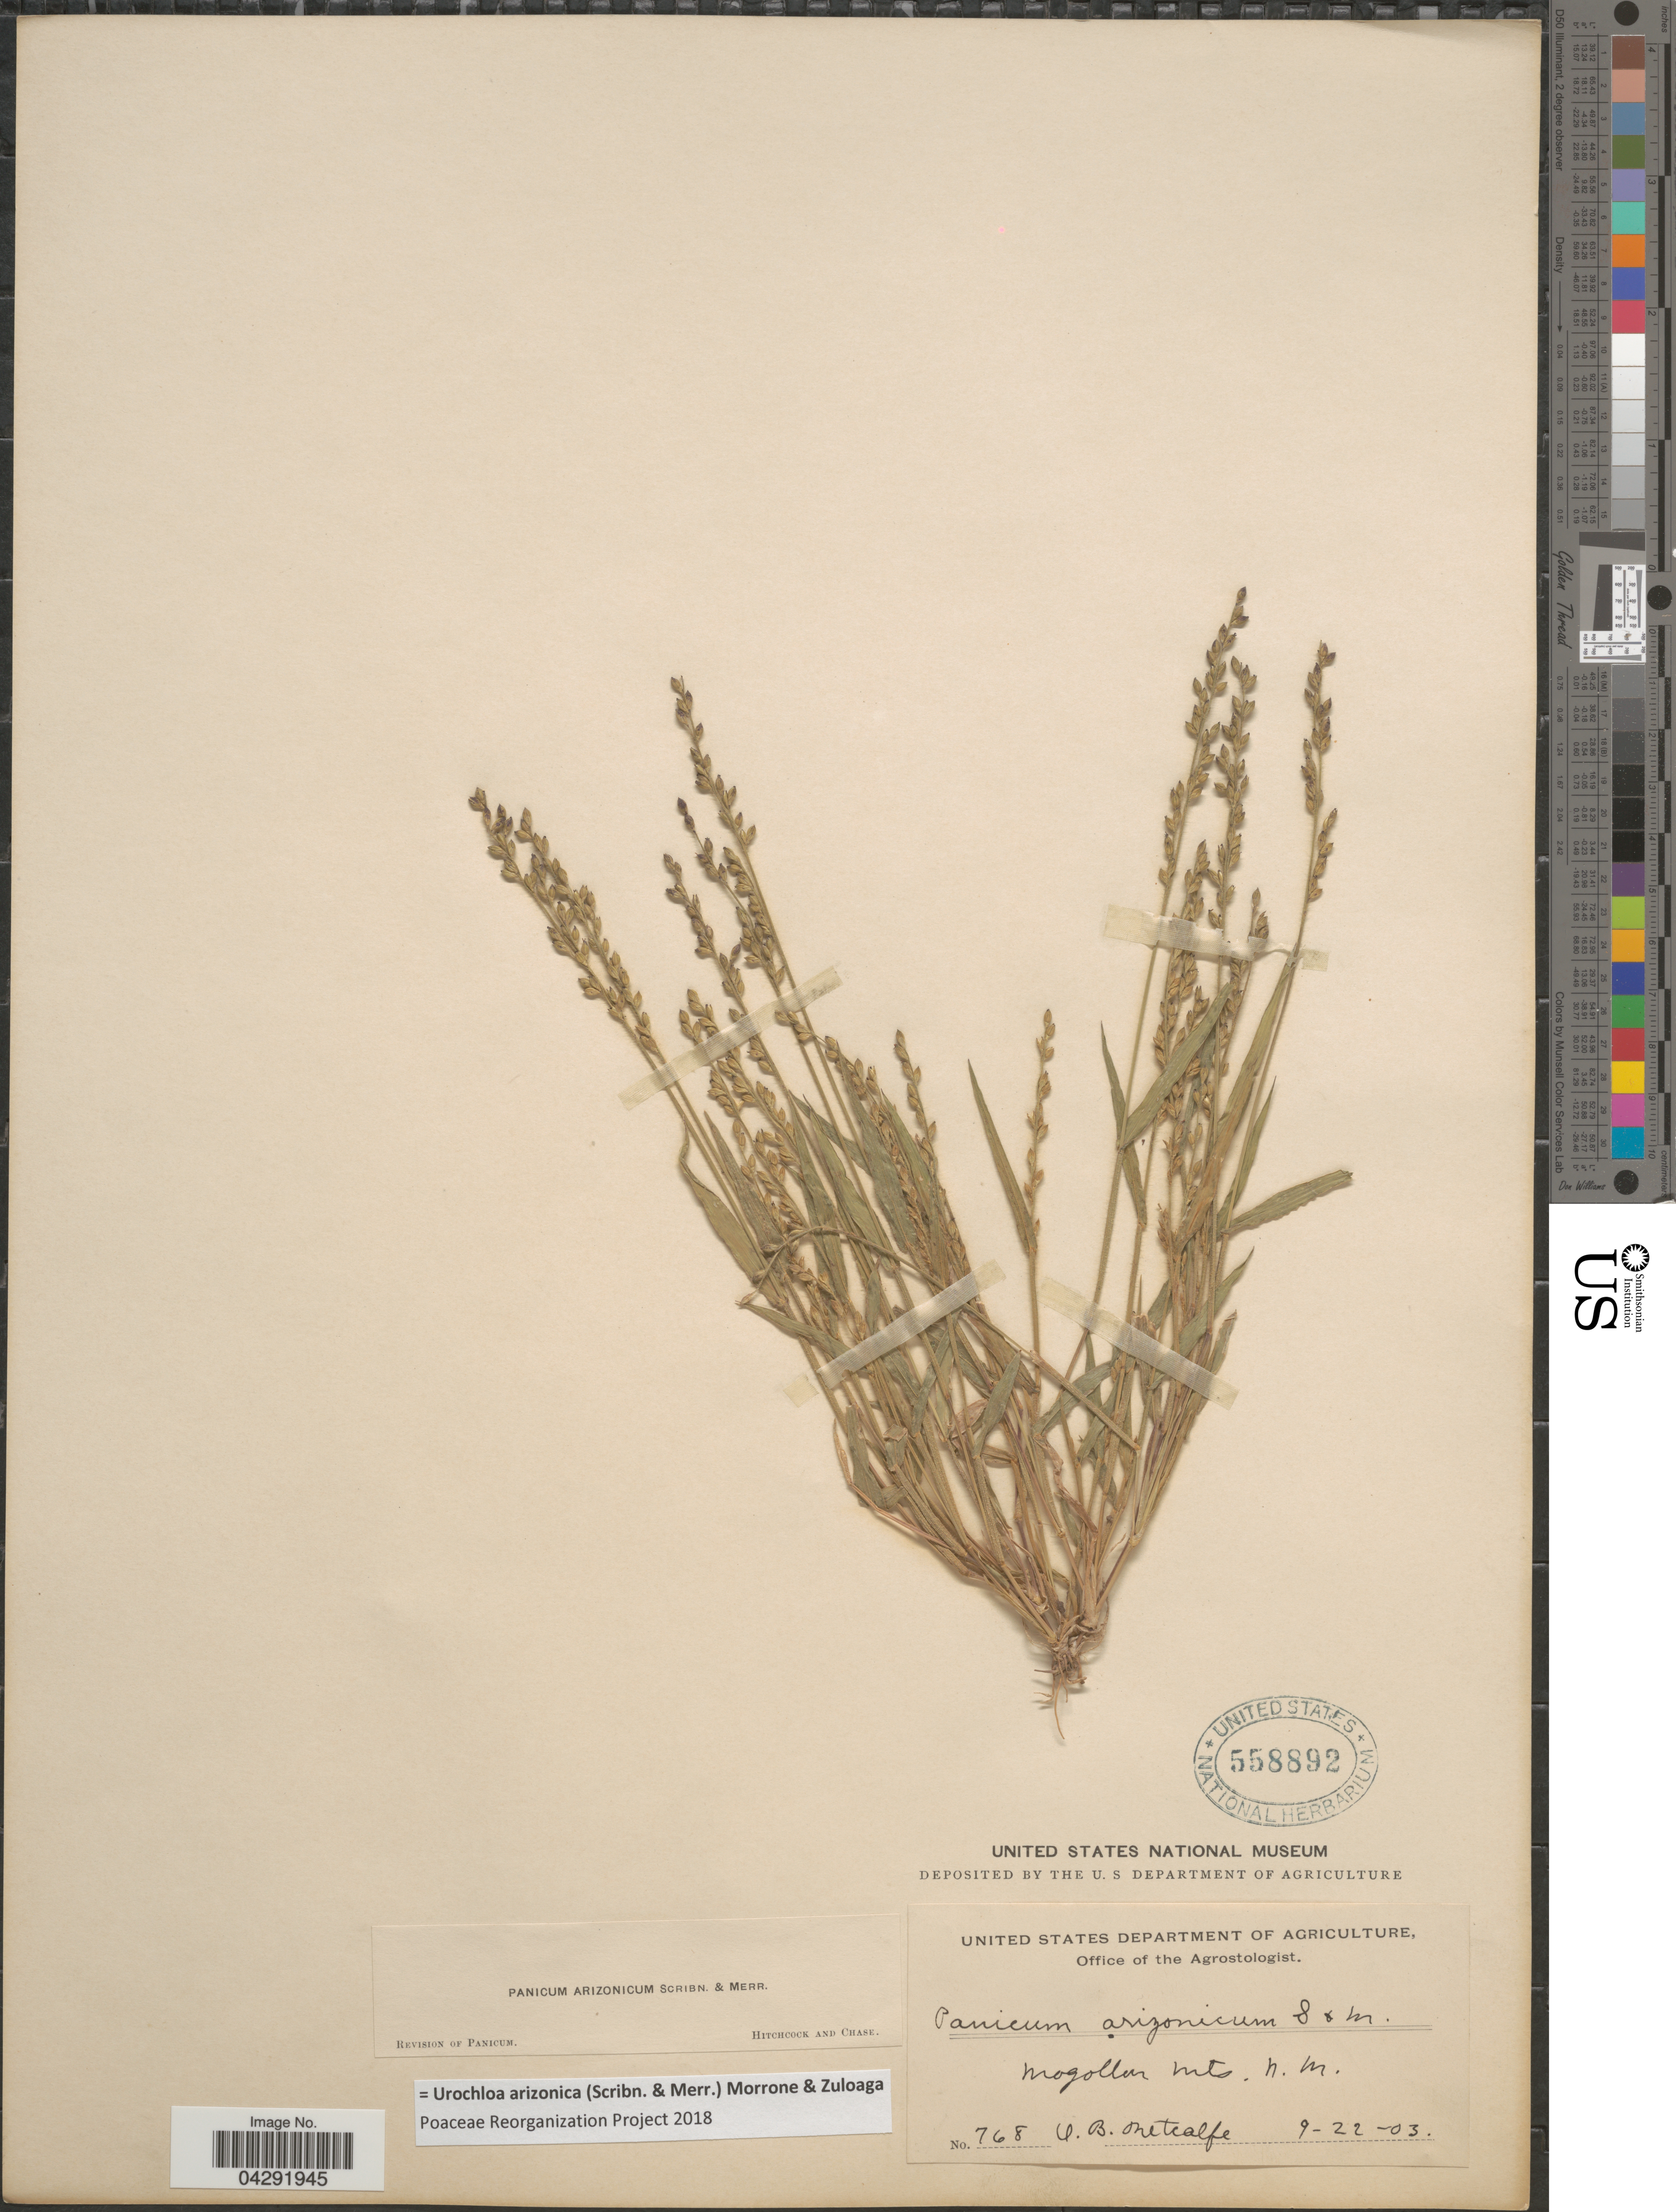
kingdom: Plantae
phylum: Tracheophyta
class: Liliopsida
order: Poales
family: Poaceae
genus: Urochloa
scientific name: Urochloa arizonica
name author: (Scribn. & Merr.) Morrone & Zuloaga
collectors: O. B. Metcalfe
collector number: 768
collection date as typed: Transcribed d/m/y: 22/9/3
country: United States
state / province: New Mexico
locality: Mogollon Mts.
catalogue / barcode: US 558892